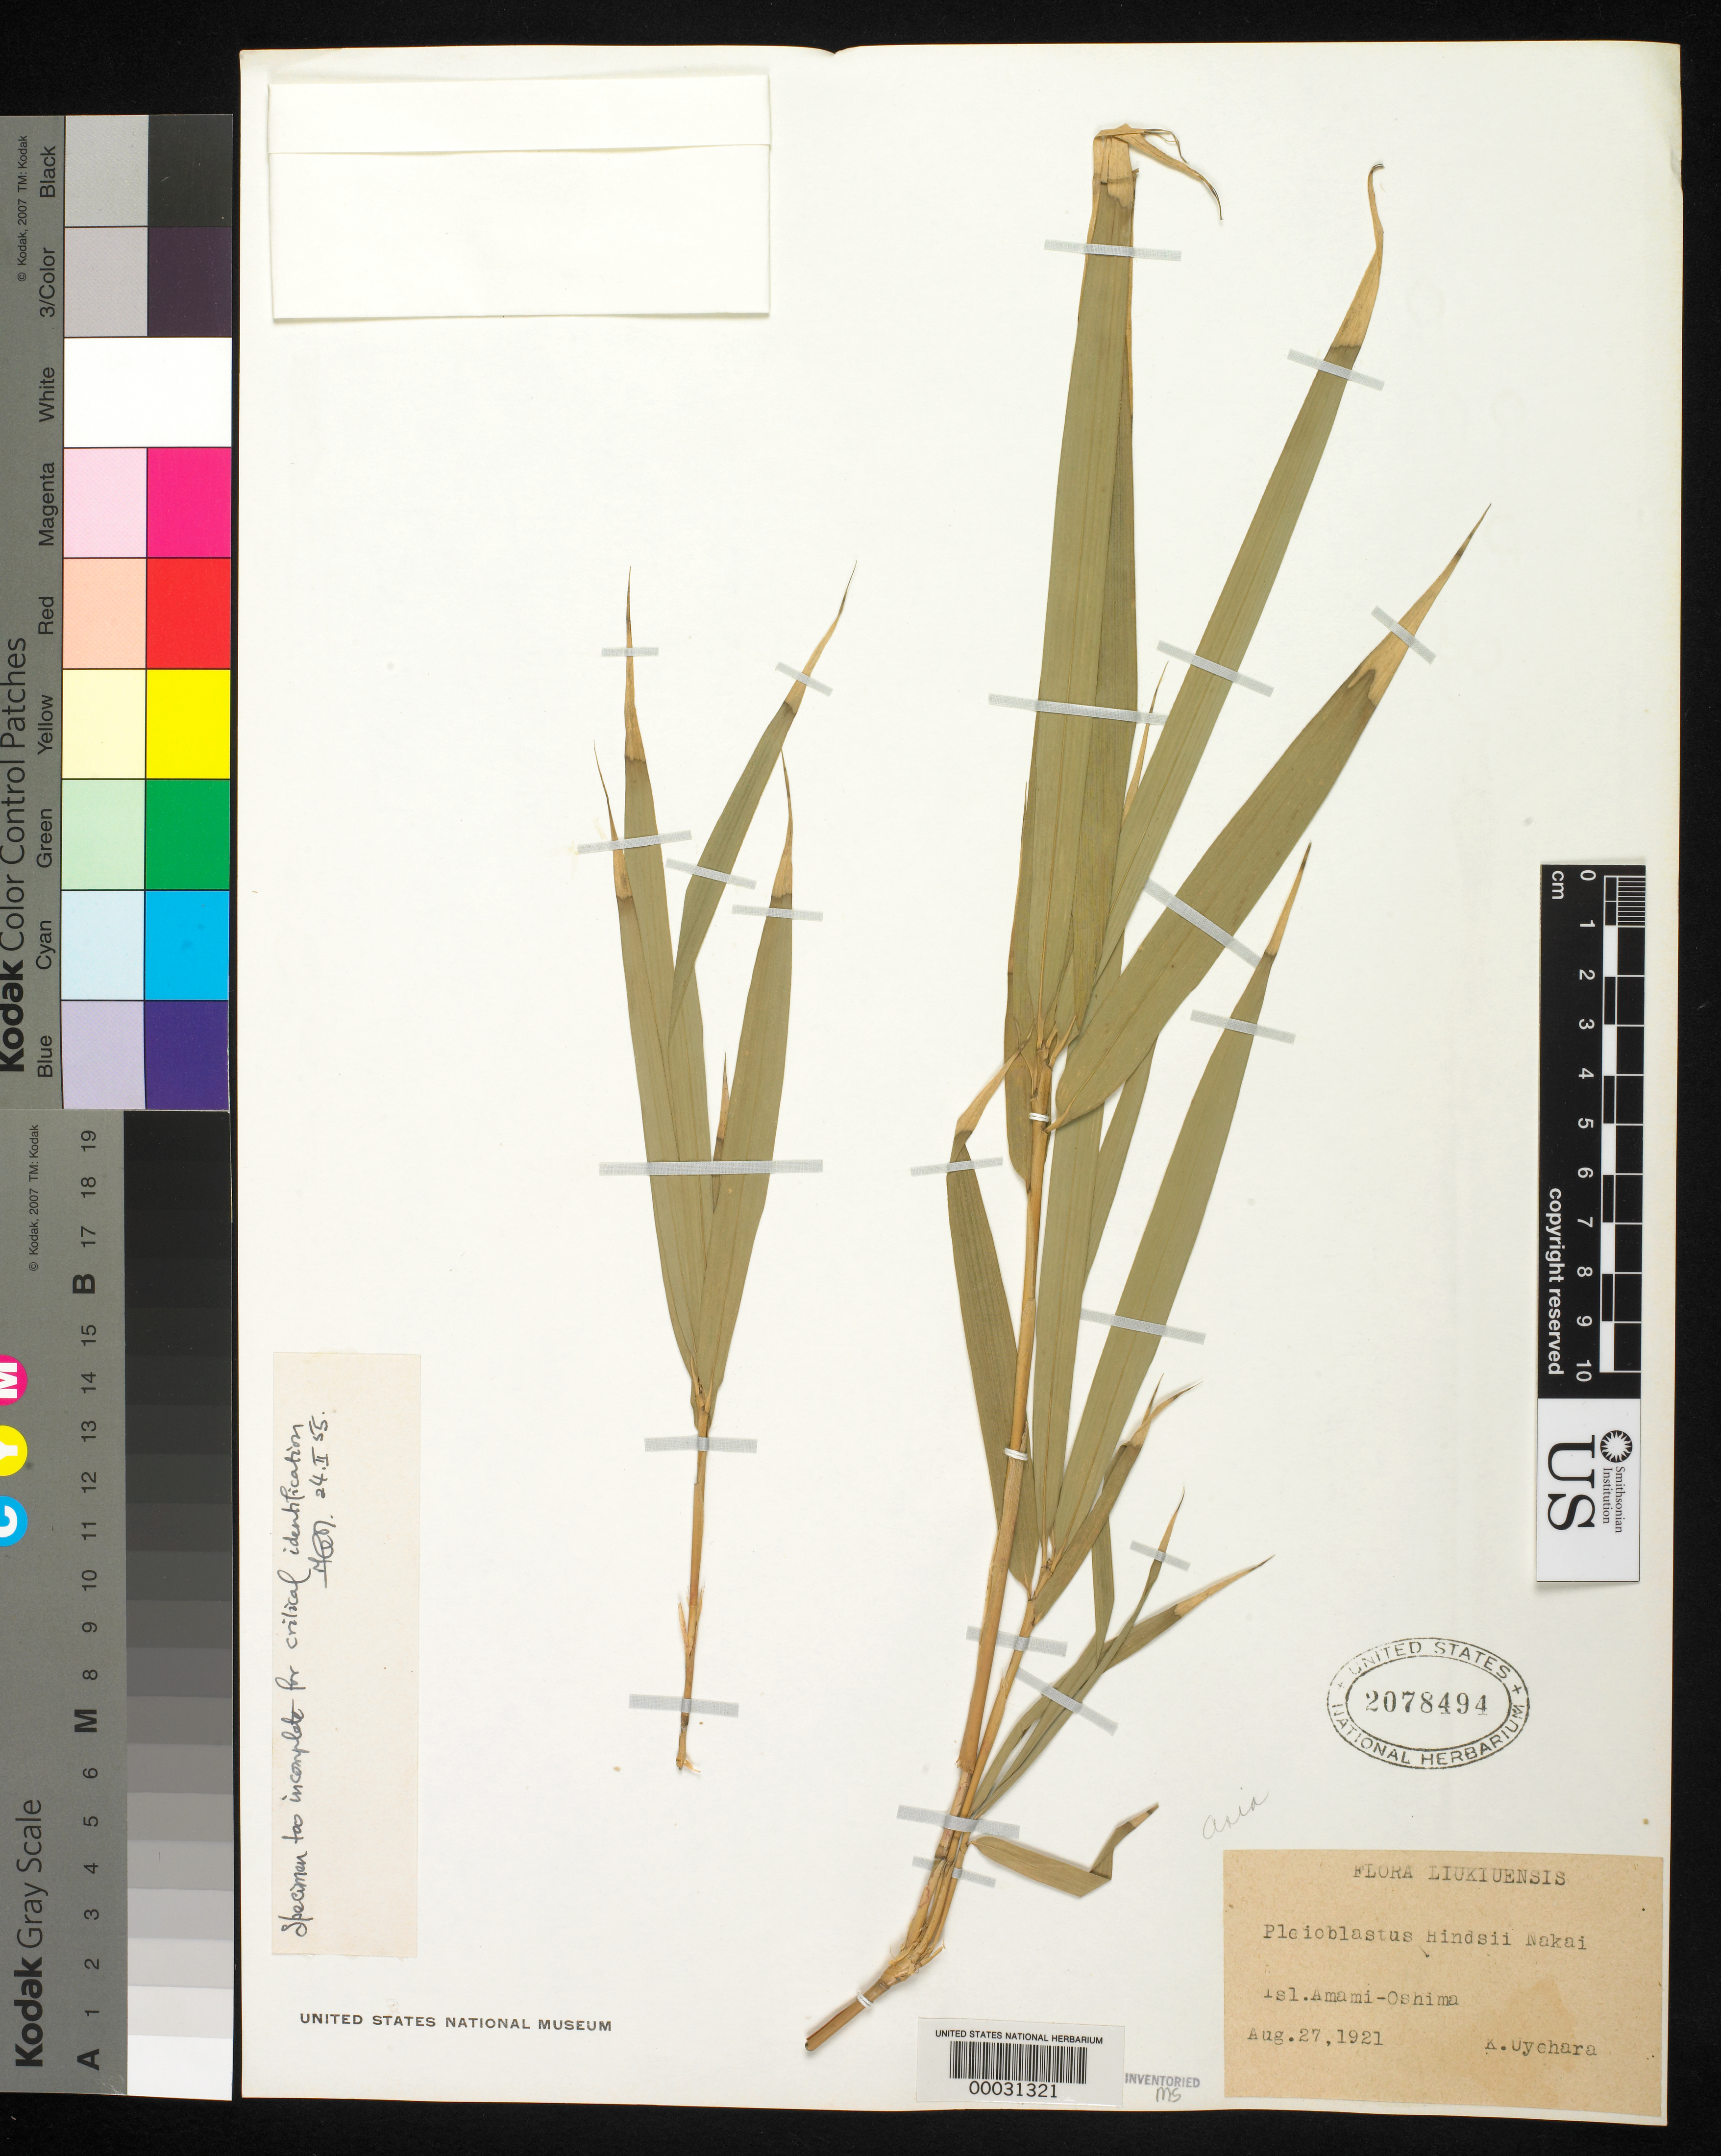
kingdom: Plantae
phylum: Tracheophyta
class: Liliopsida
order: Poales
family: Poaceae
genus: Pseudosasa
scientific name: Pseudosasa hindsii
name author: (Munro) S.L. Chen & G.Y. Sheng ex T.G. Liang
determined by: Poaceae Reorganization Project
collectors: K. Oyehara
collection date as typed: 27 Aug 1921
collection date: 1921-08-27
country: Japan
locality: Amami oshima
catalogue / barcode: US 2078494